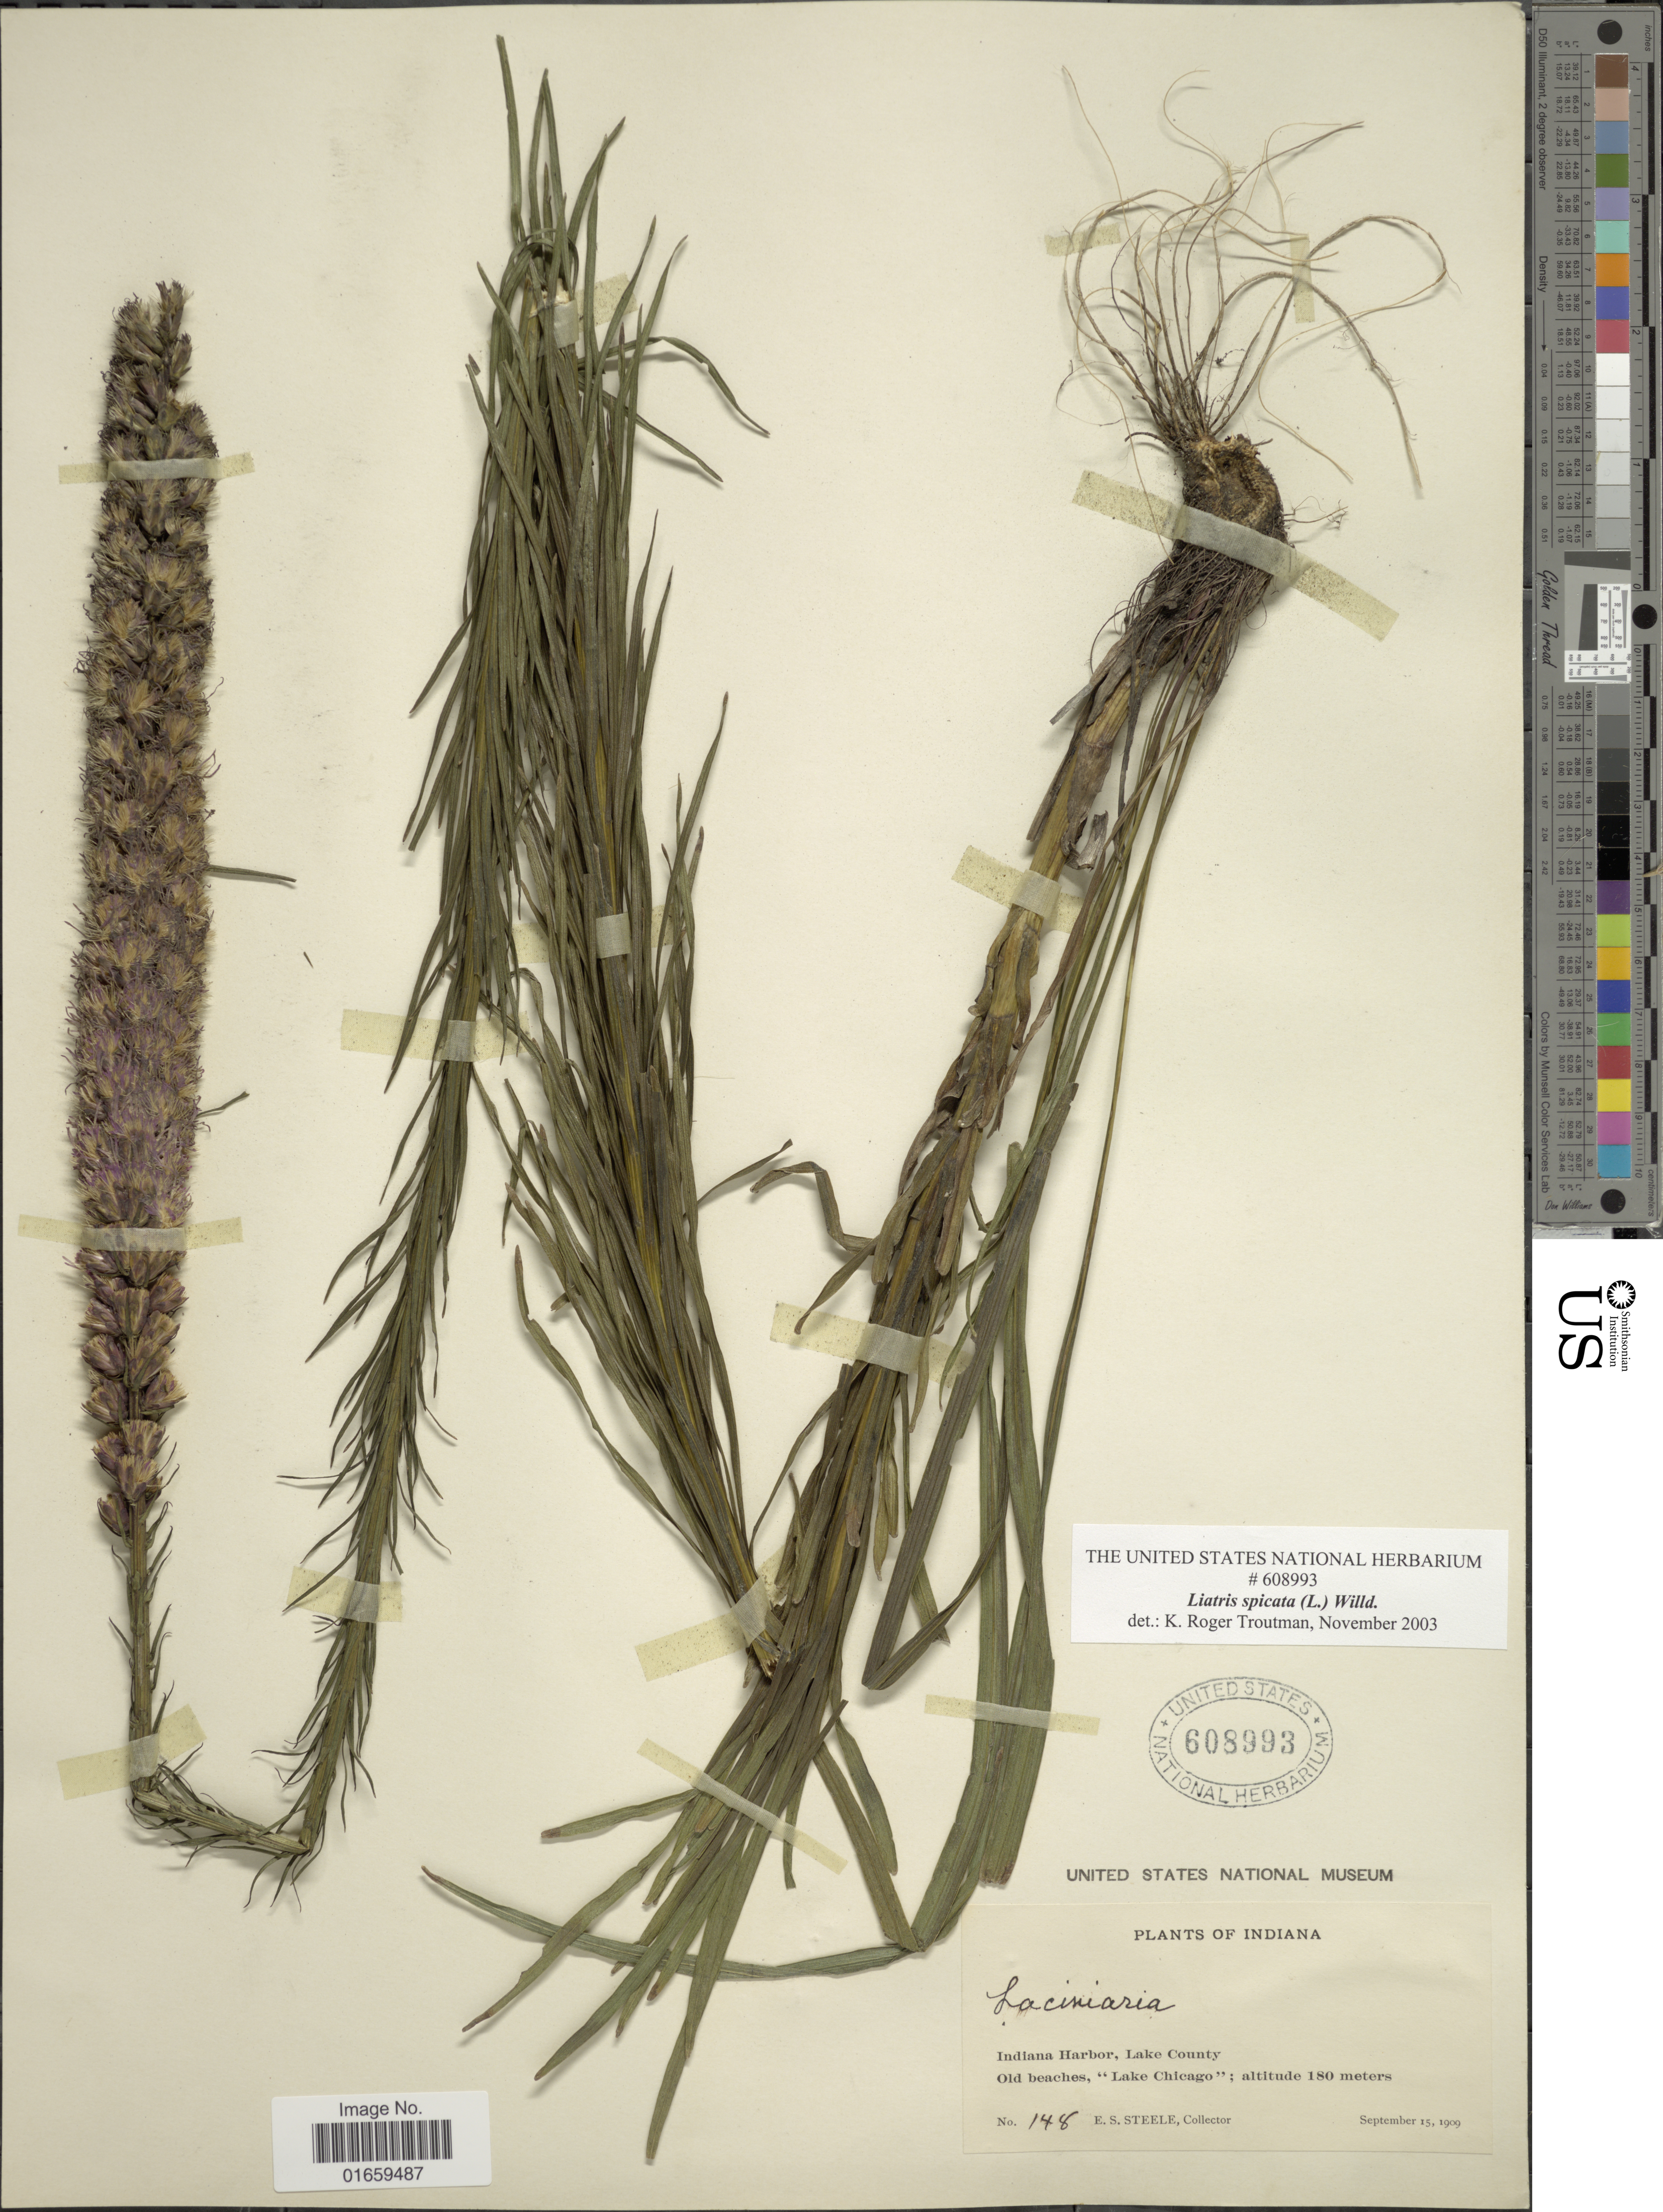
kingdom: Plantae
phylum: Tracheophyta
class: Magnoliopsida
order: Asterales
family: Asteraceae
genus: Liatris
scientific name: Liatris spicata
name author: (L.) Willd.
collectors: E. Steele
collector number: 148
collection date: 1909-09-15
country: United States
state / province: Indiana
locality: Indiana Harbor, Lake County, Old beaches, "Lake Chicago"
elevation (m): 180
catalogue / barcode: US 608993